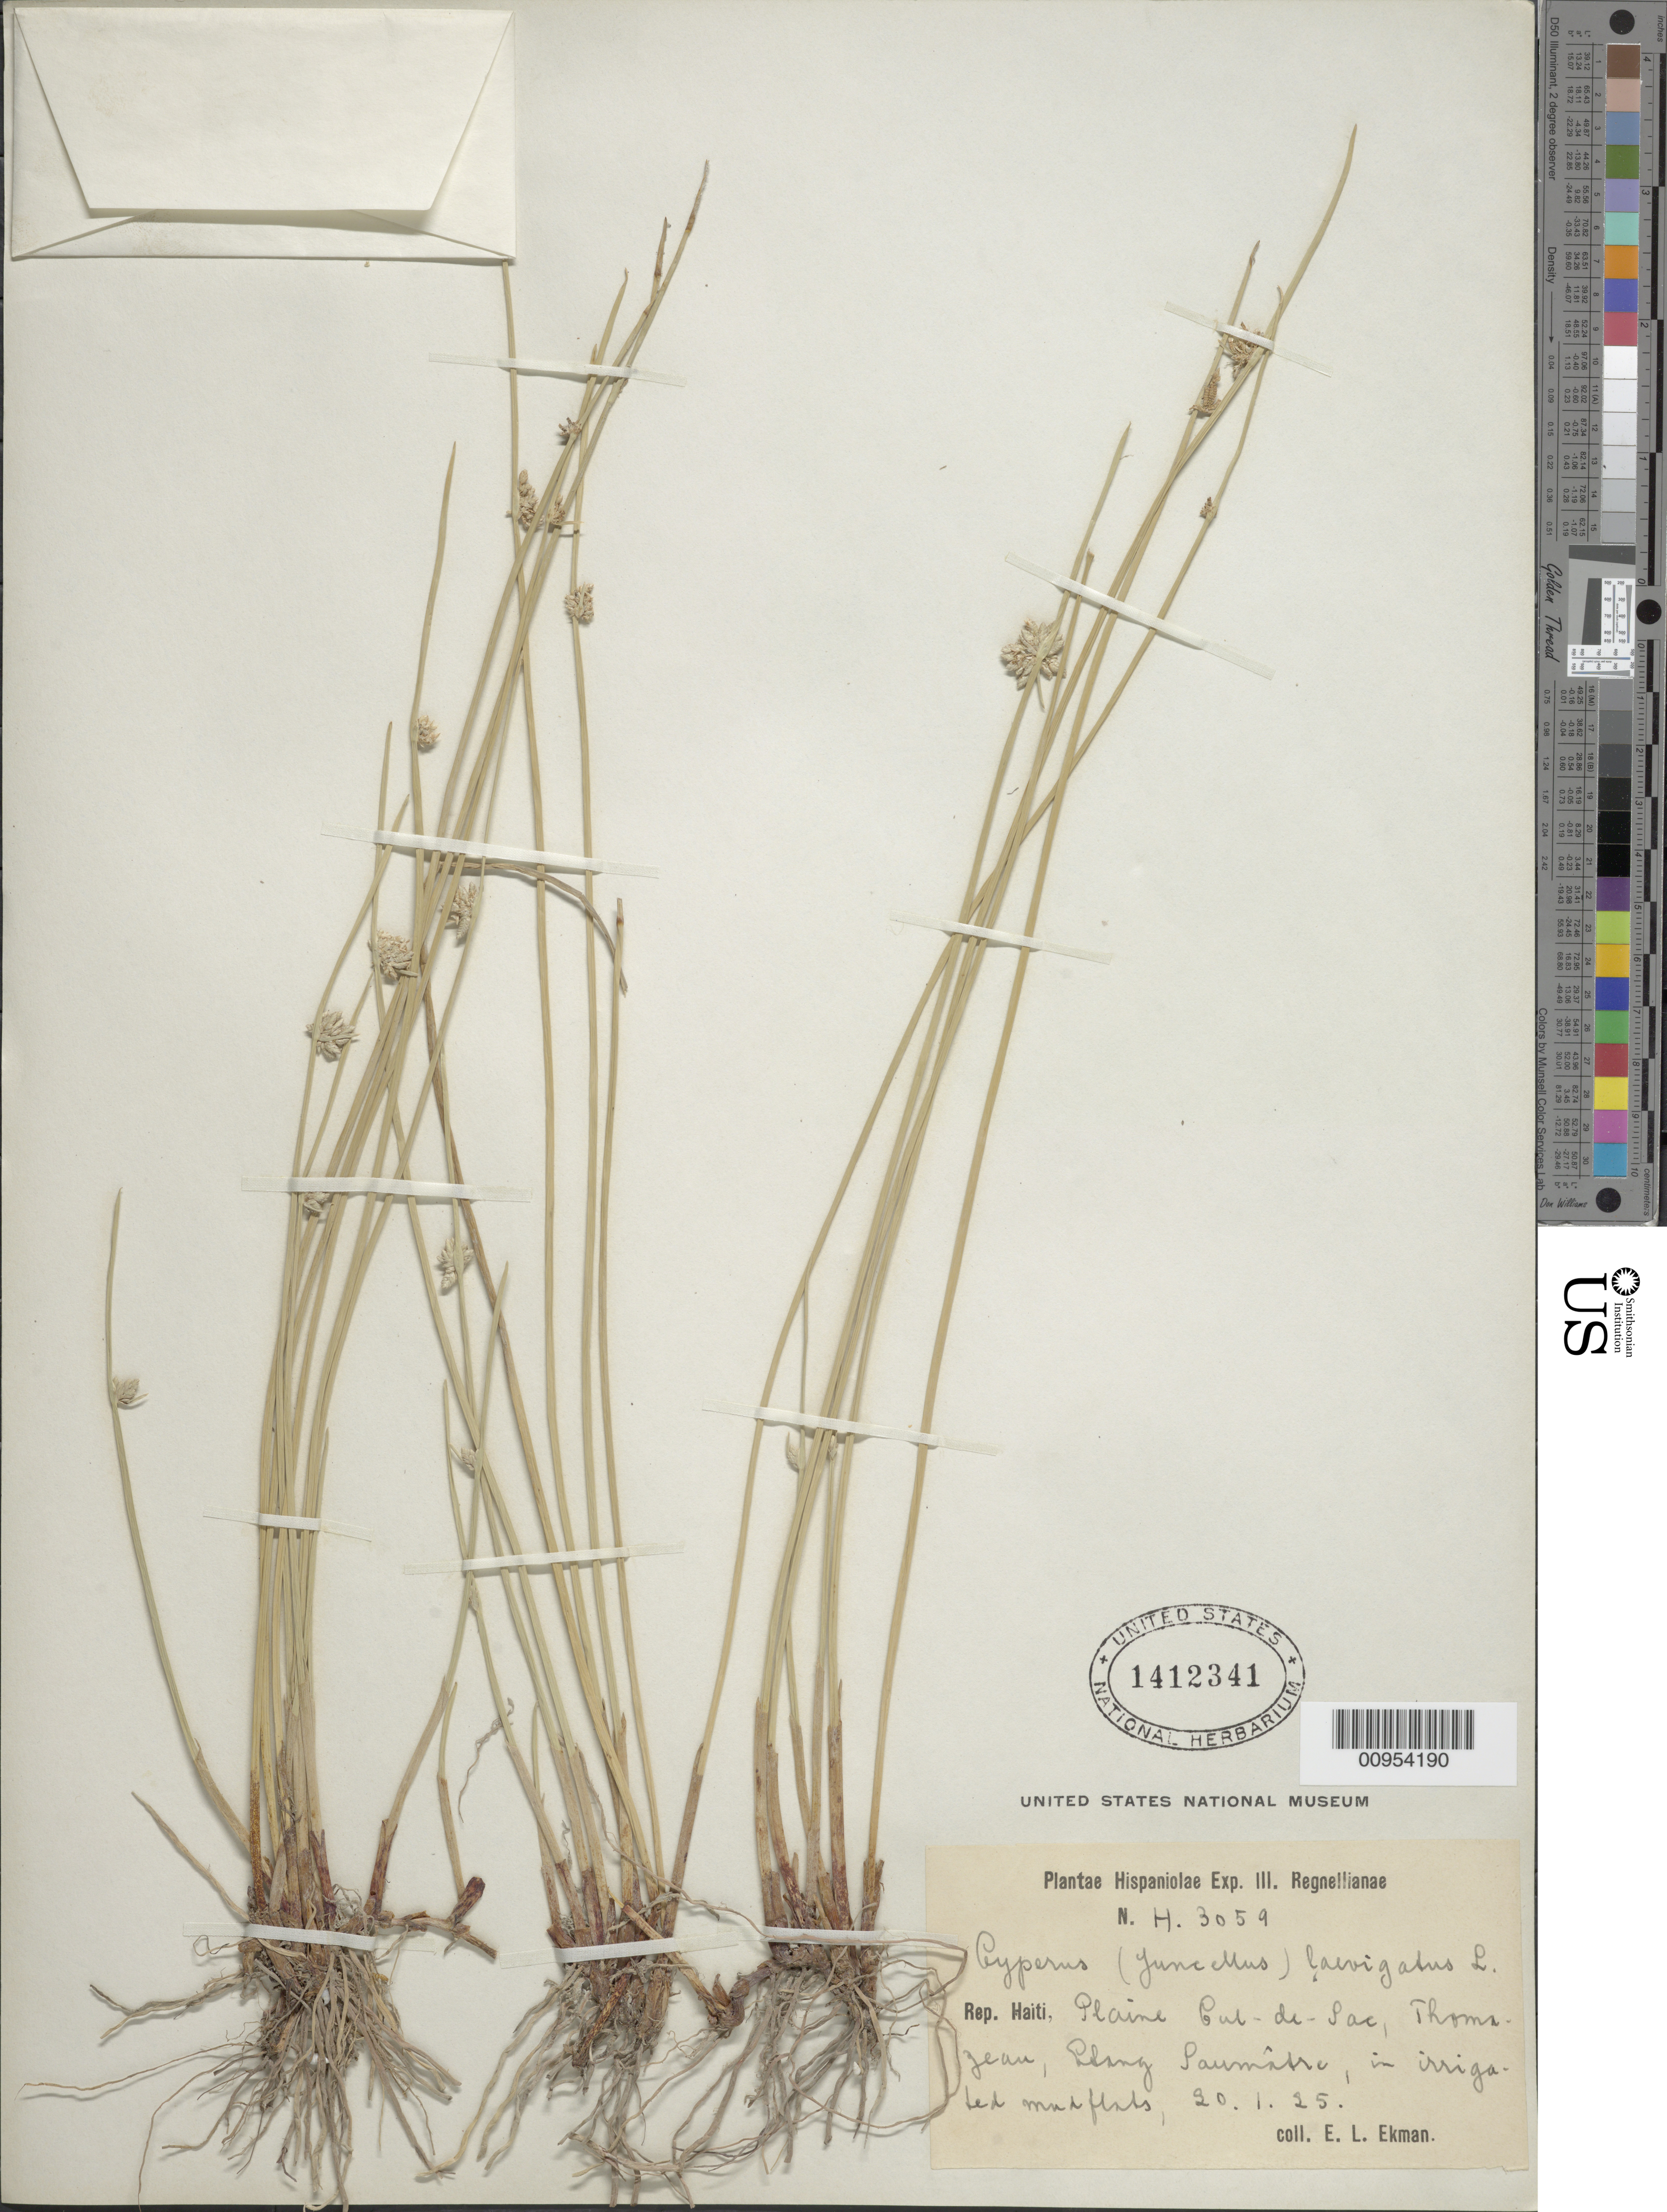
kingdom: Plantae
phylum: Tracheophyta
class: Liliopsida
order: Poales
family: Cyperaceae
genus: Cyperus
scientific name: Cyperus laevigatus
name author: L.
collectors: E. L. Ekman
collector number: H 3059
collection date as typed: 20 Jan 1925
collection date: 1925-01-20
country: Haiti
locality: Plaine Cul de Sac, Thomazeau, Etang Saumâtre, in irrigated mudflats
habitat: In irrigated mudflats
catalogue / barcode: US 1412341